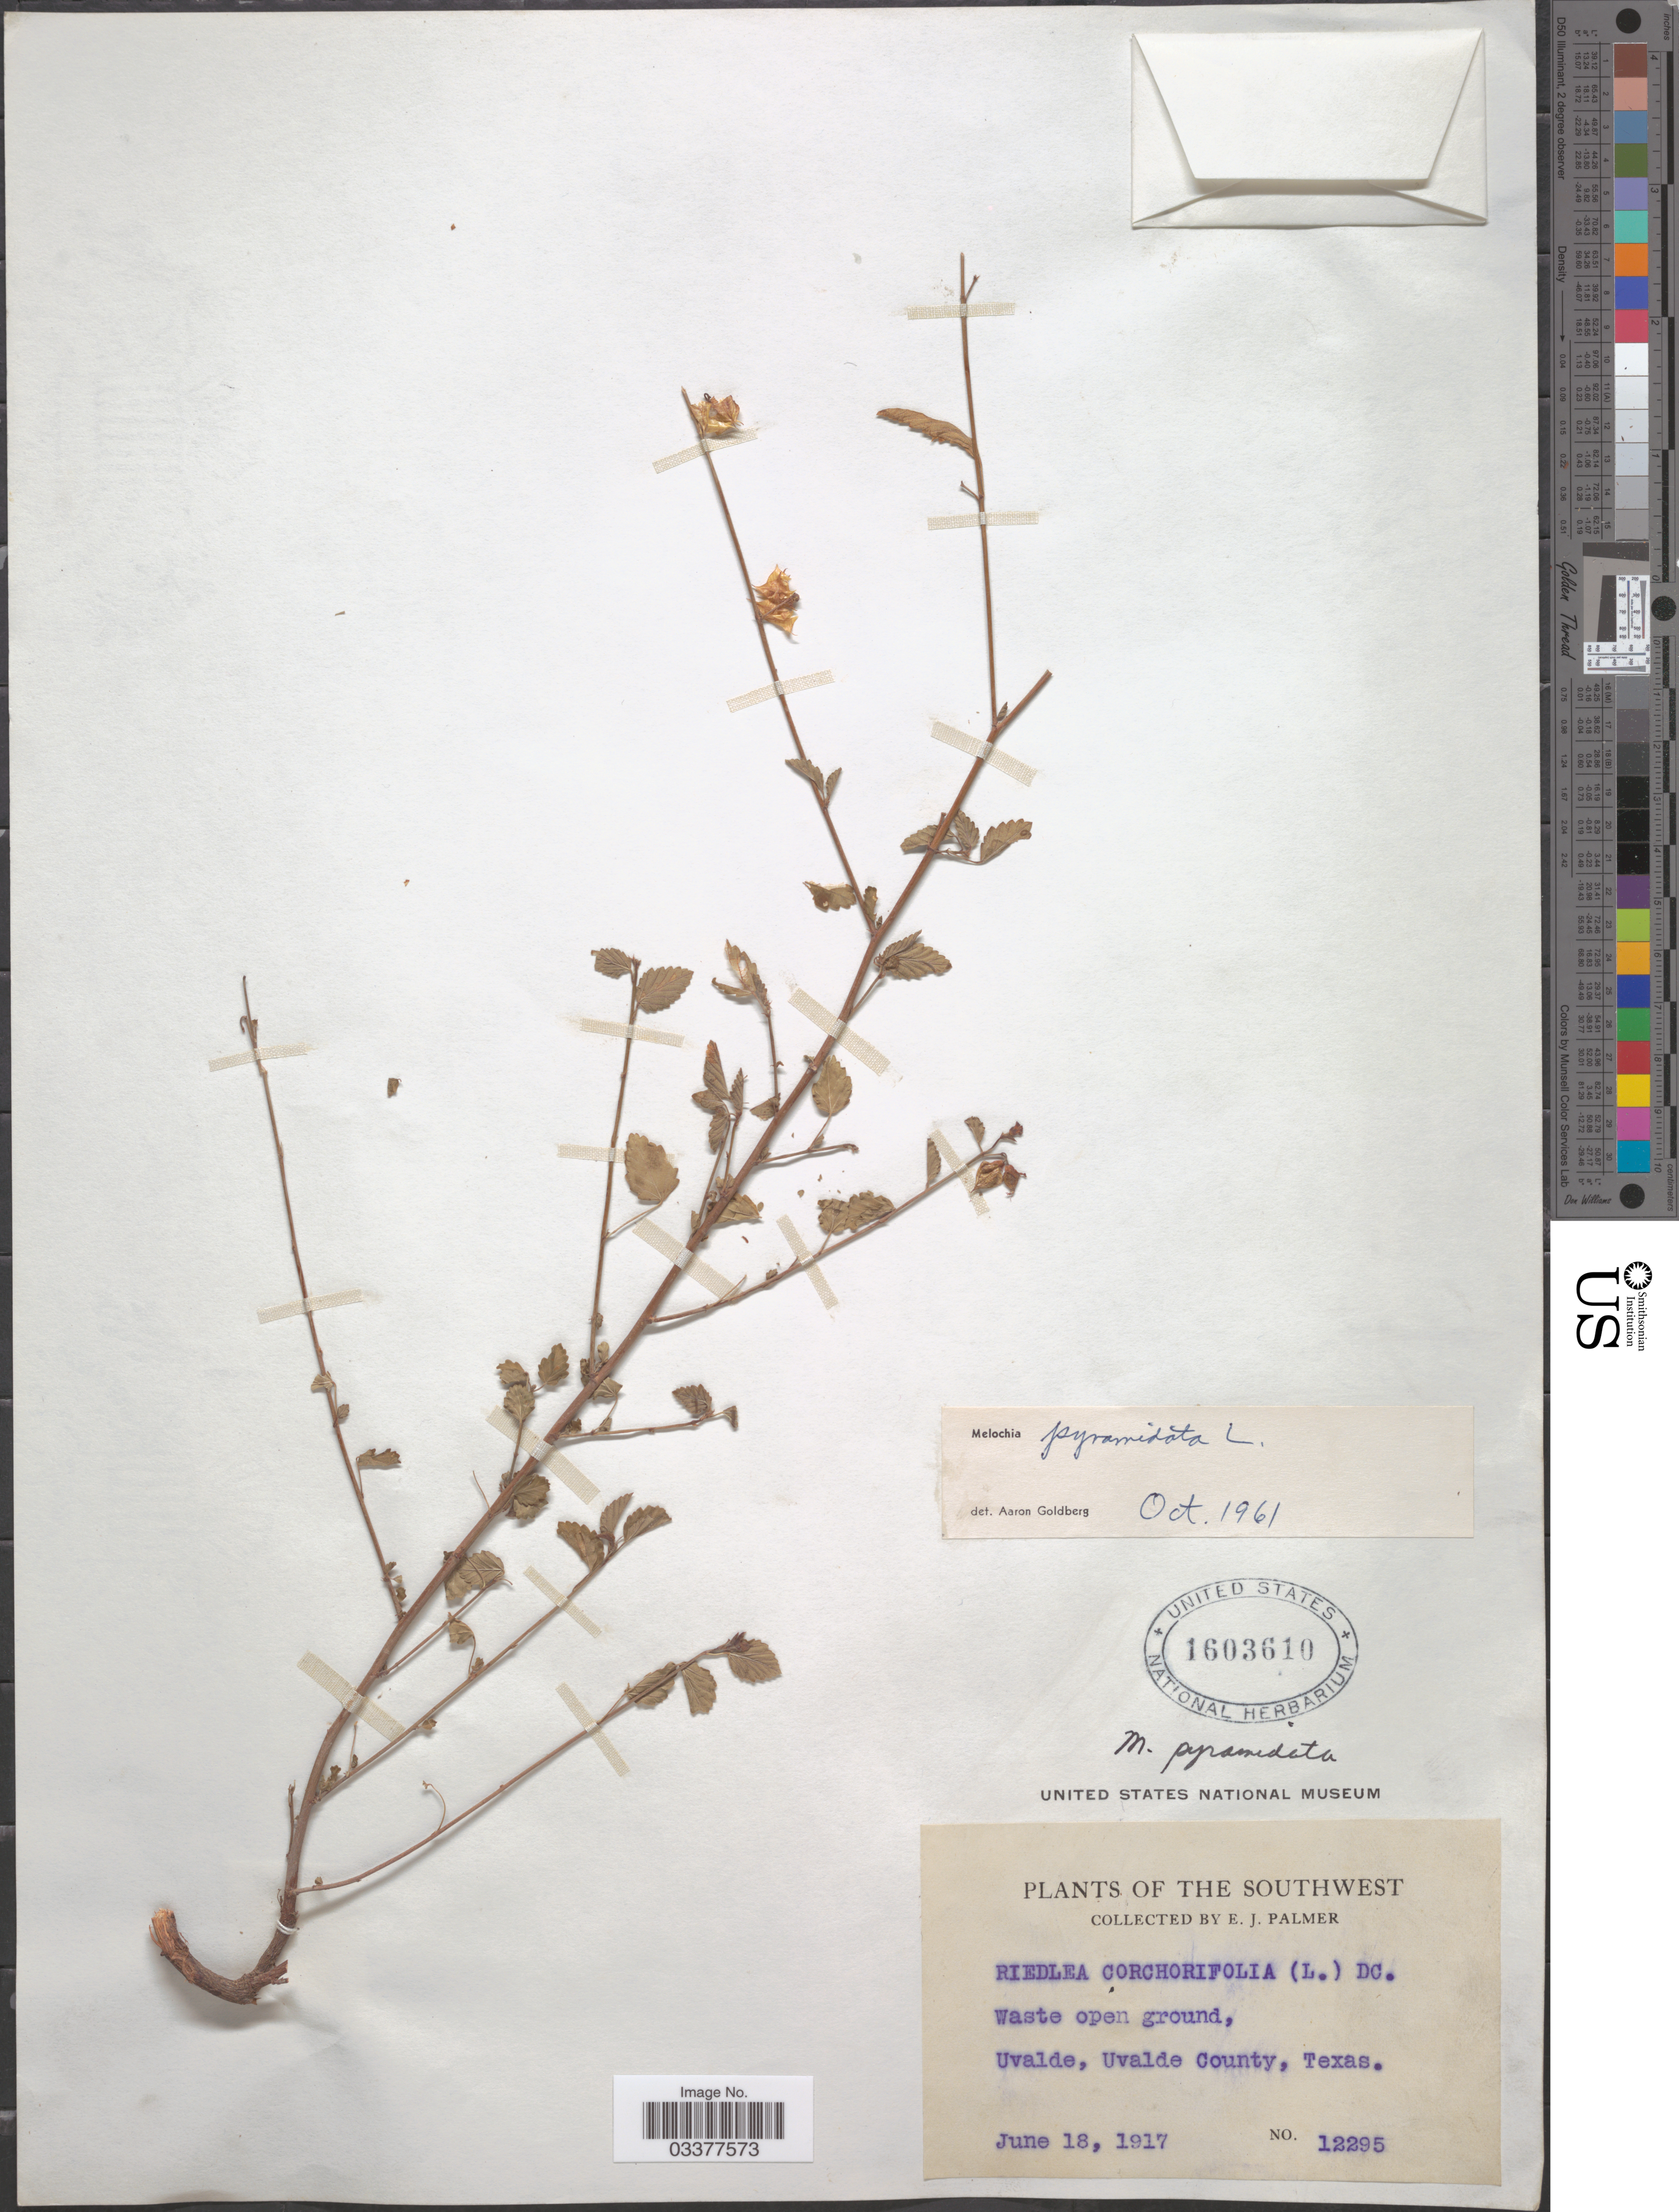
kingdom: Plantae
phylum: Tracheophyta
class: Magnoliopsida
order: Malvales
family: Malvaceae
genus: Melochia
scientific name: Melochia pyramidata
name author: L.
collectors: E. J. Palmer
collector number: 12295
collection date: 1917-06-18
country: United States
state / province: Texas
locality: The Southwest. Uvalde, Uvalde County.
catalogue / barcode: US 1603610